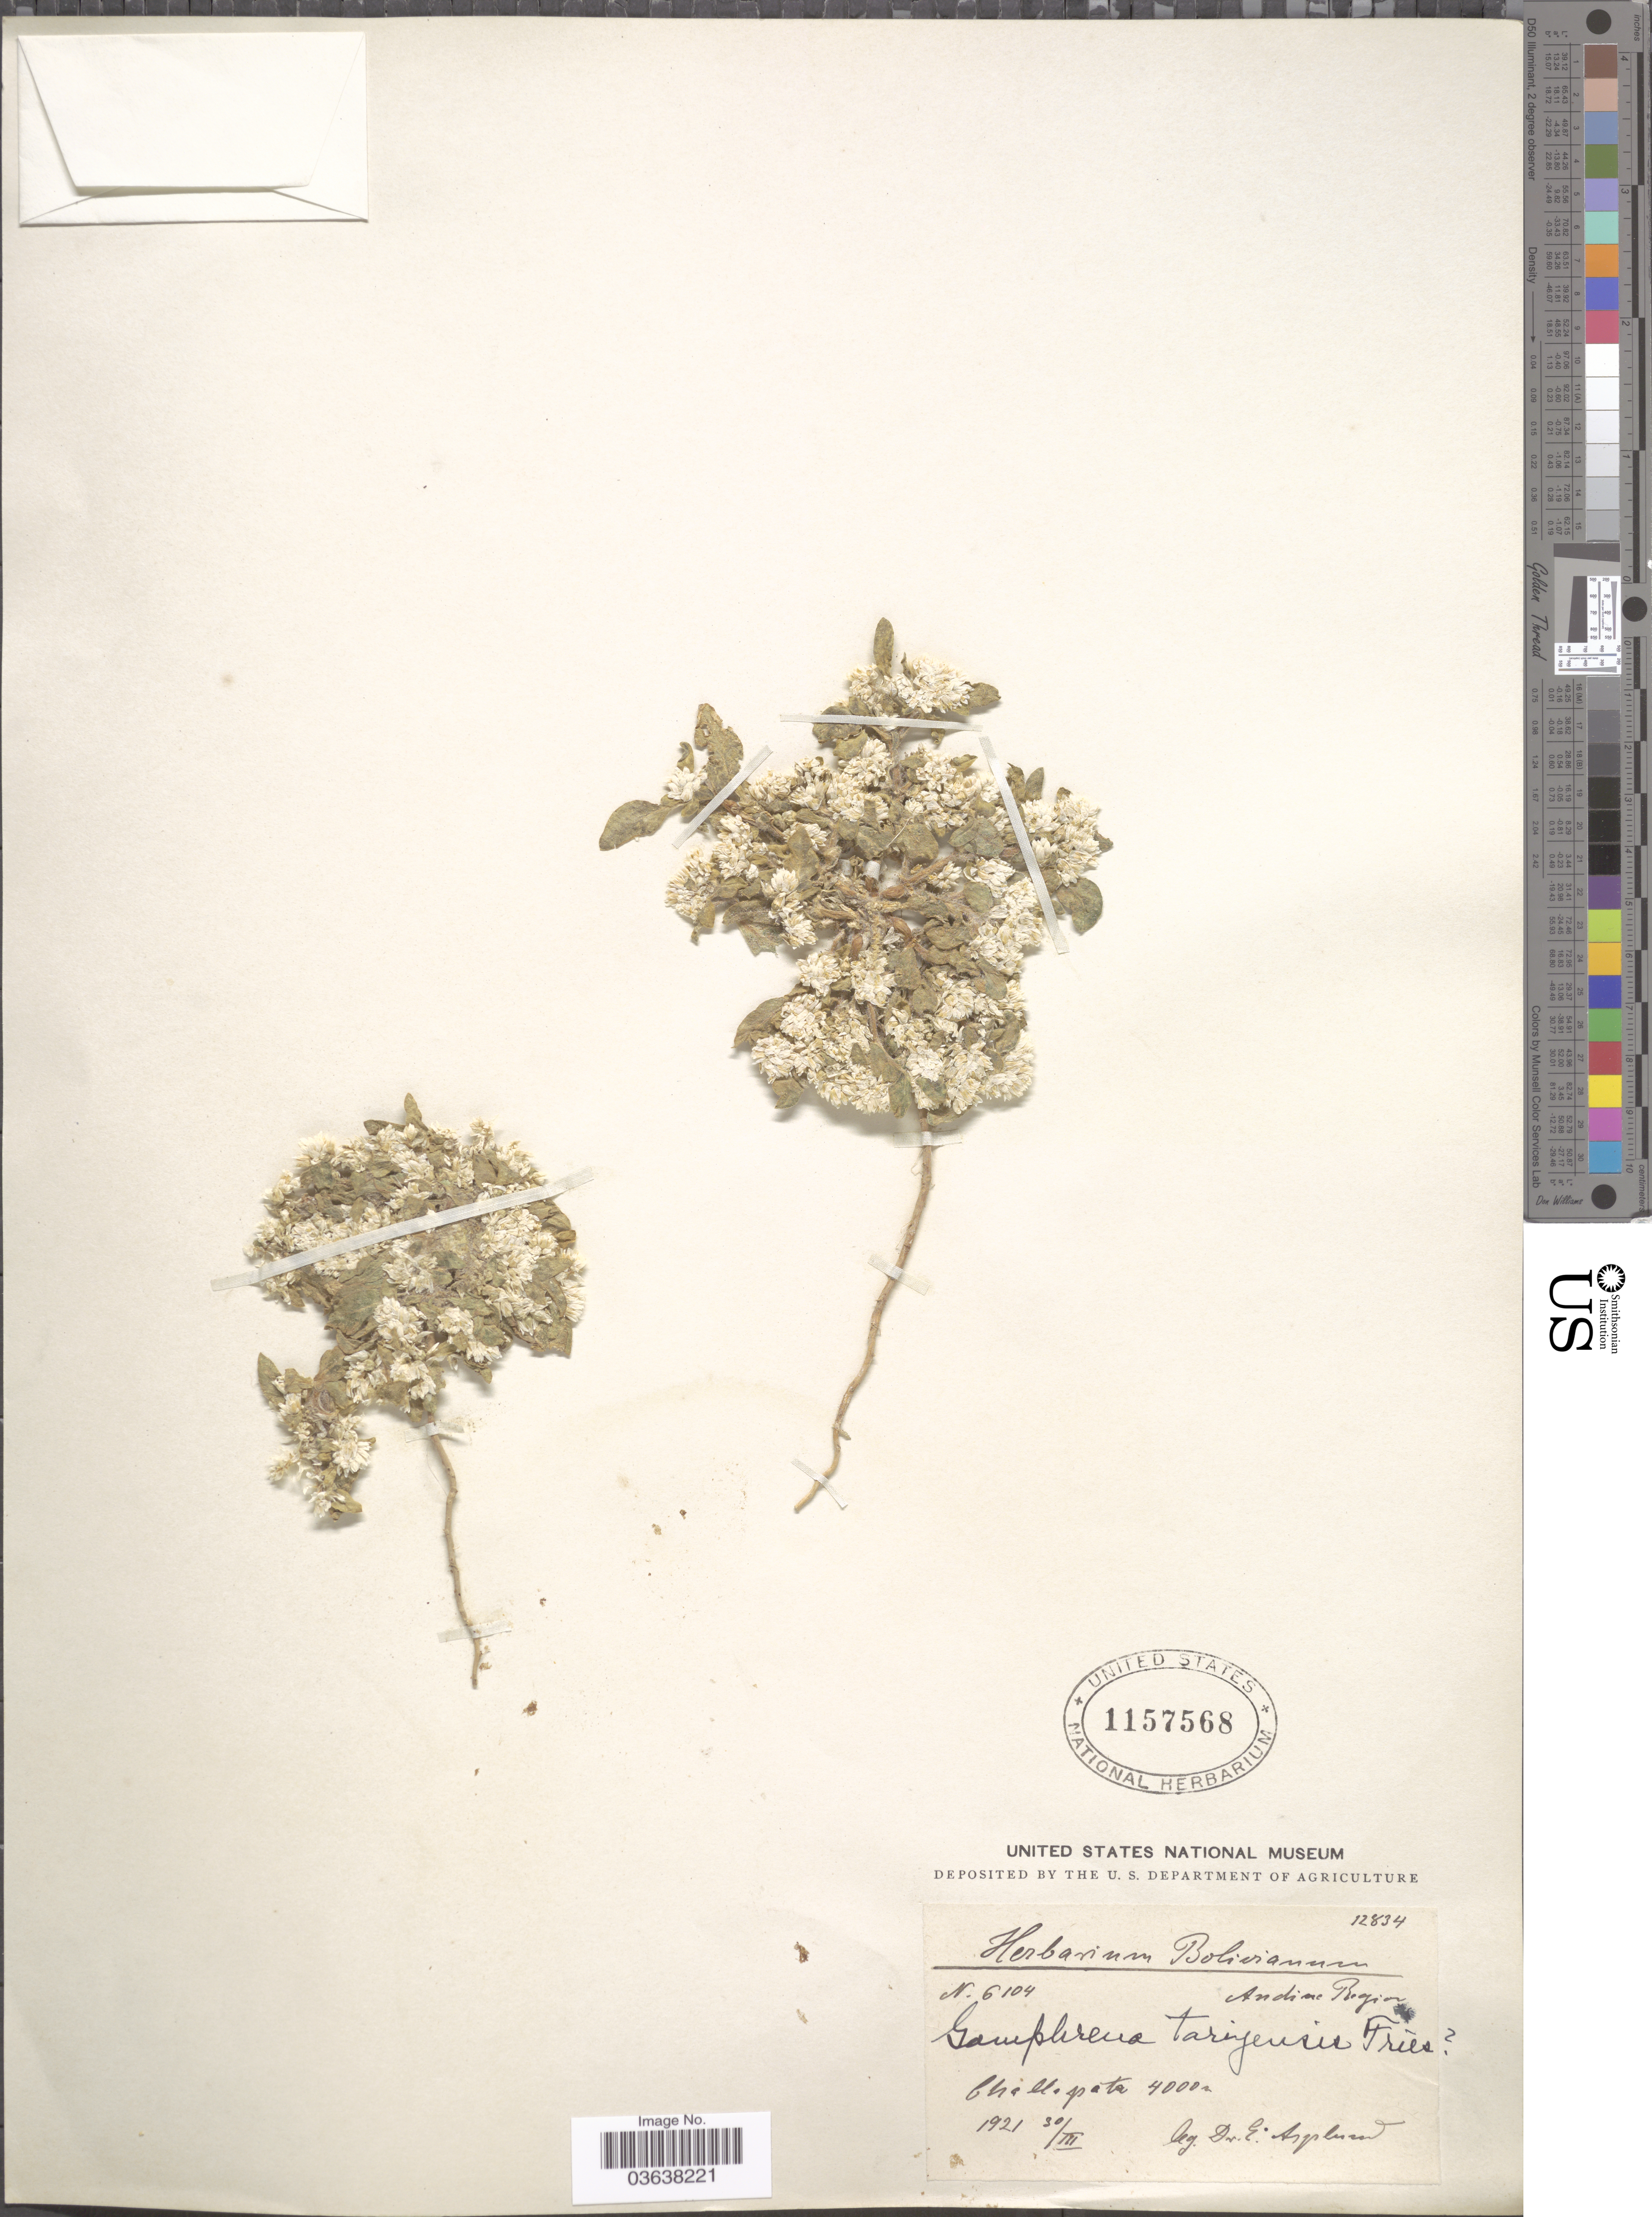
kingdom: Plantae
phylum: Tracheophyta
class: Magnoliopsida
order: Caryophyllales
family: Amaranthaceae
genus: Gomphrena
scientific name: Gomphrena tarijensis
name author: R.E. Fr.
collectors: E. Asplund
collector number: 6104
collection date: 1921-03-30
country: Bolivia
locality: Andine Region. Challapata.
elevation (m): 4000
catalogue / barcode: US 1157568